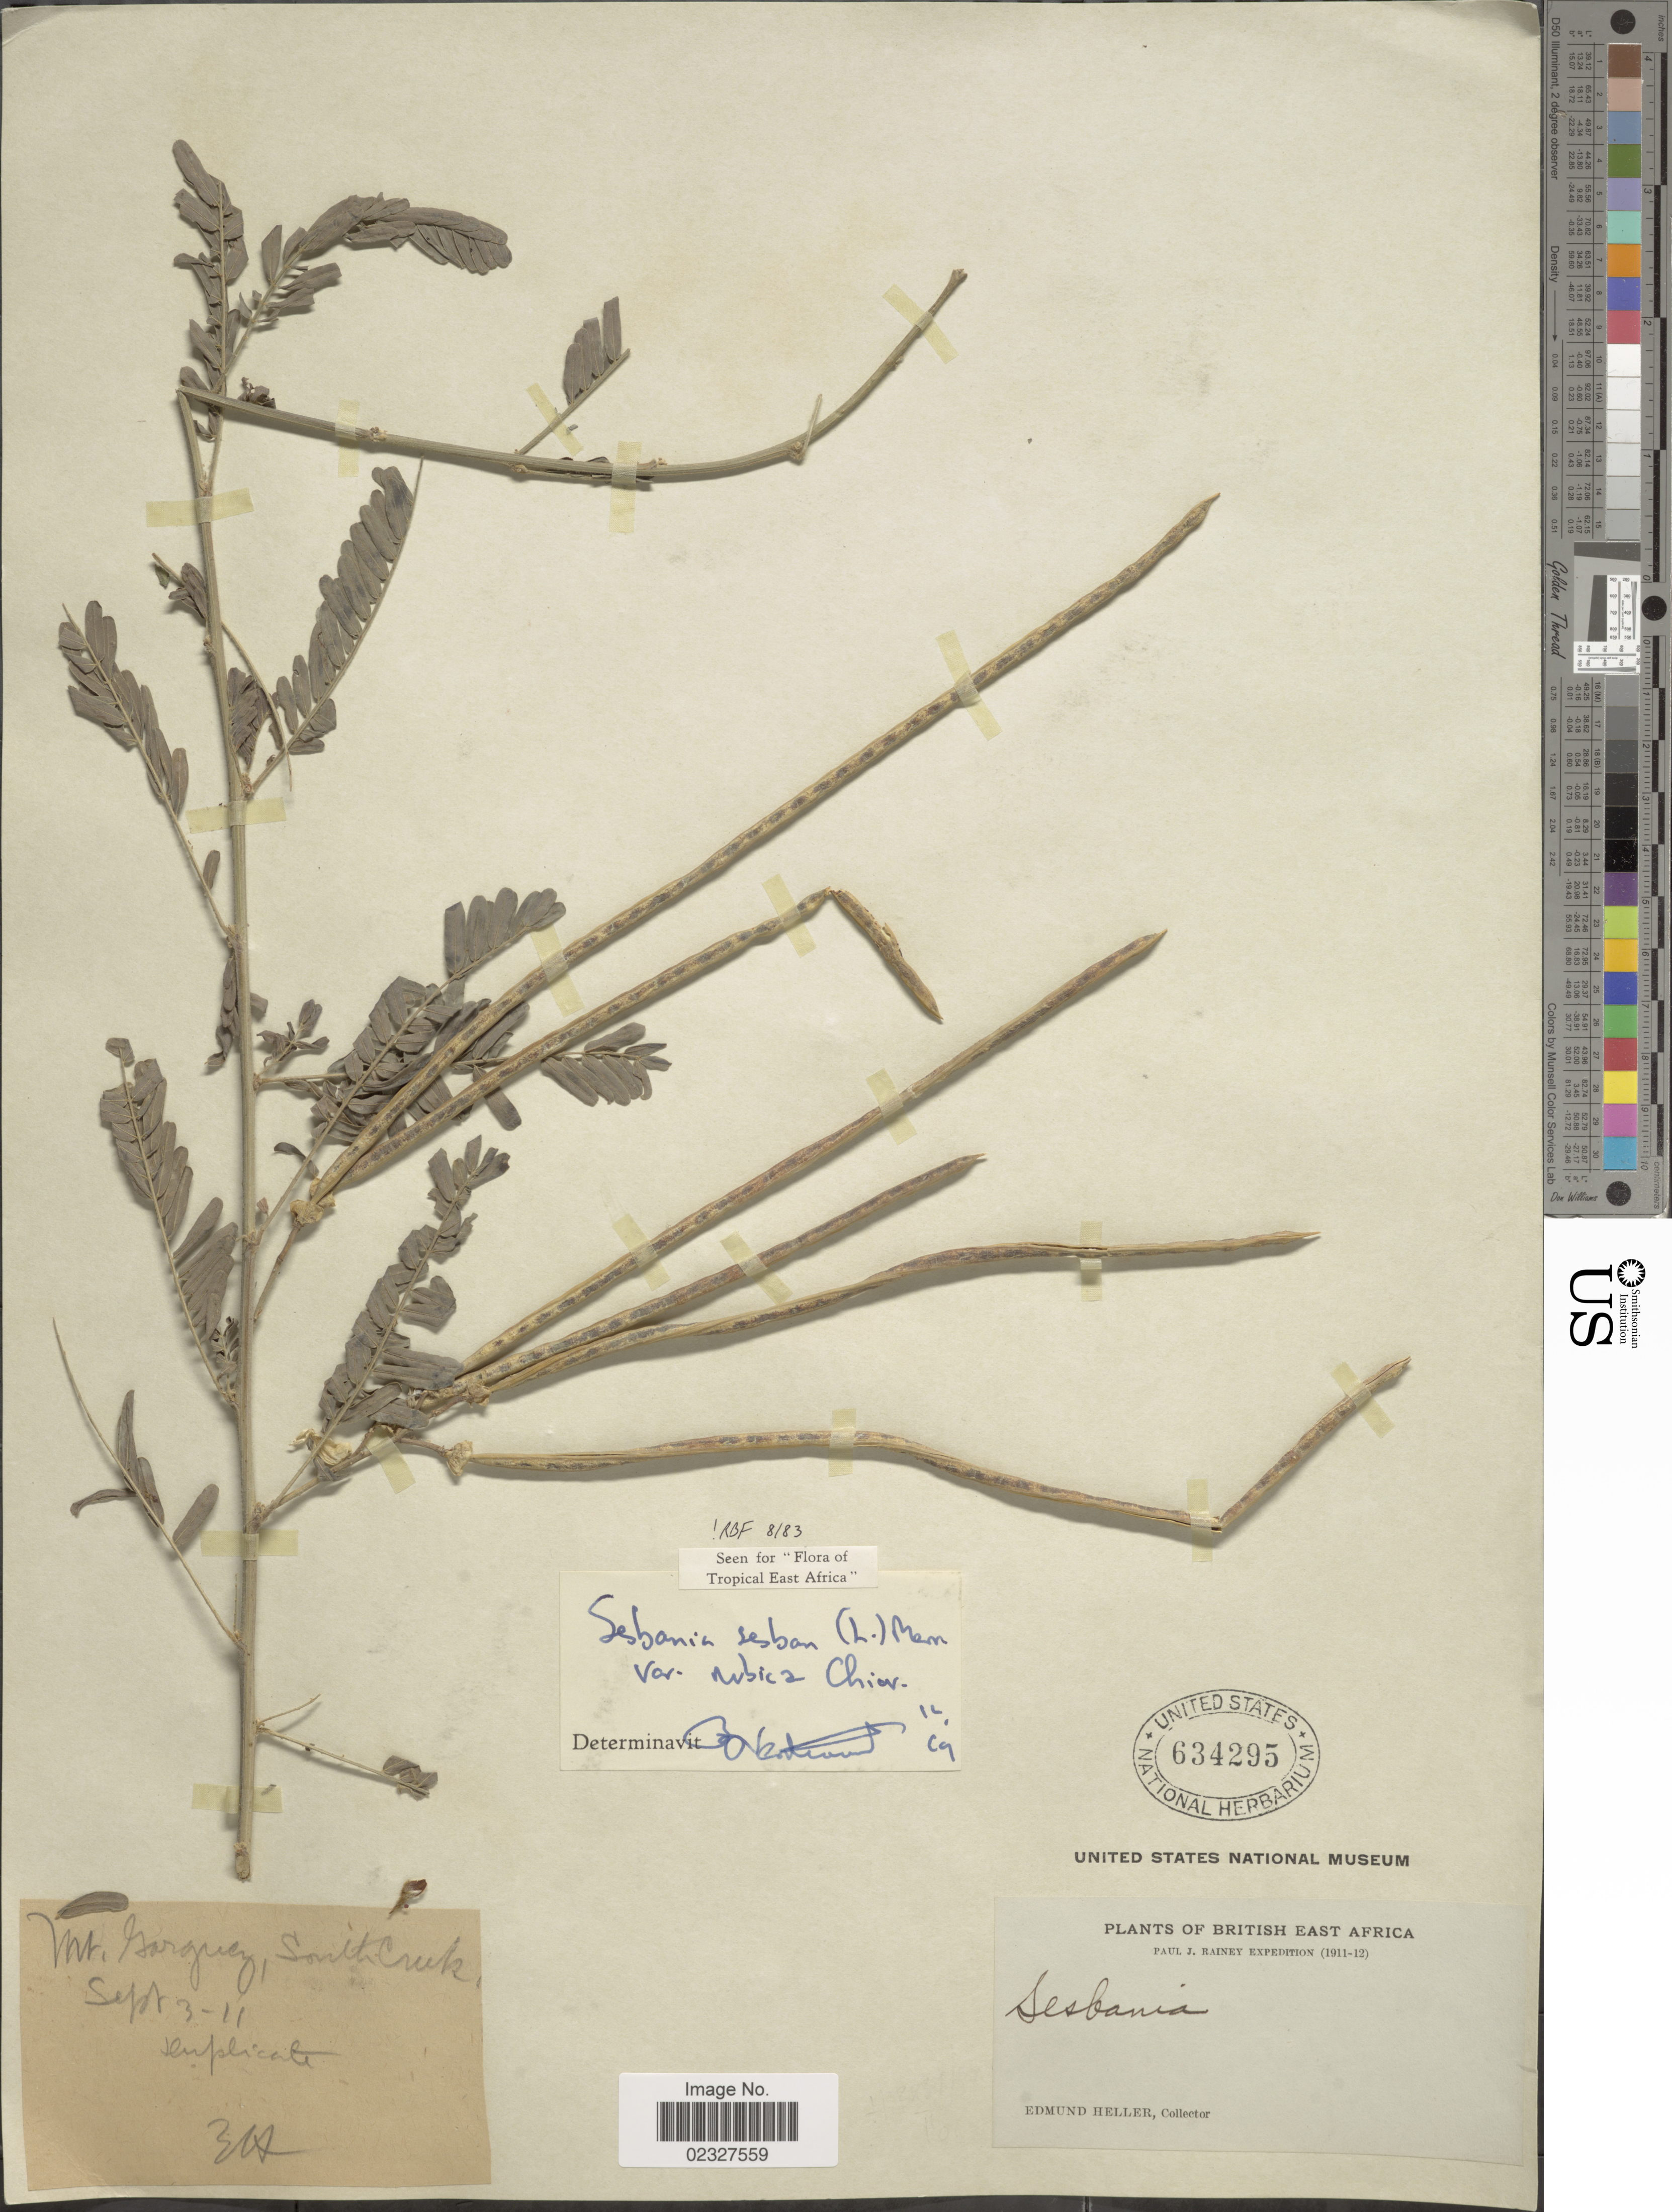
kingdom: Plantae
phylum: Tracheophyta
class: Magnoliopsida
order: Fabales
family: Fabaceae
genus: Sesbania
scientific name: Sesbania sesban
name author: (L.) Merr.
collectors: E. Heller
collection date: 1911-09-03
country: Kenya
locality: British East Africa, Duplicate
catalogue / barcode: US 634295